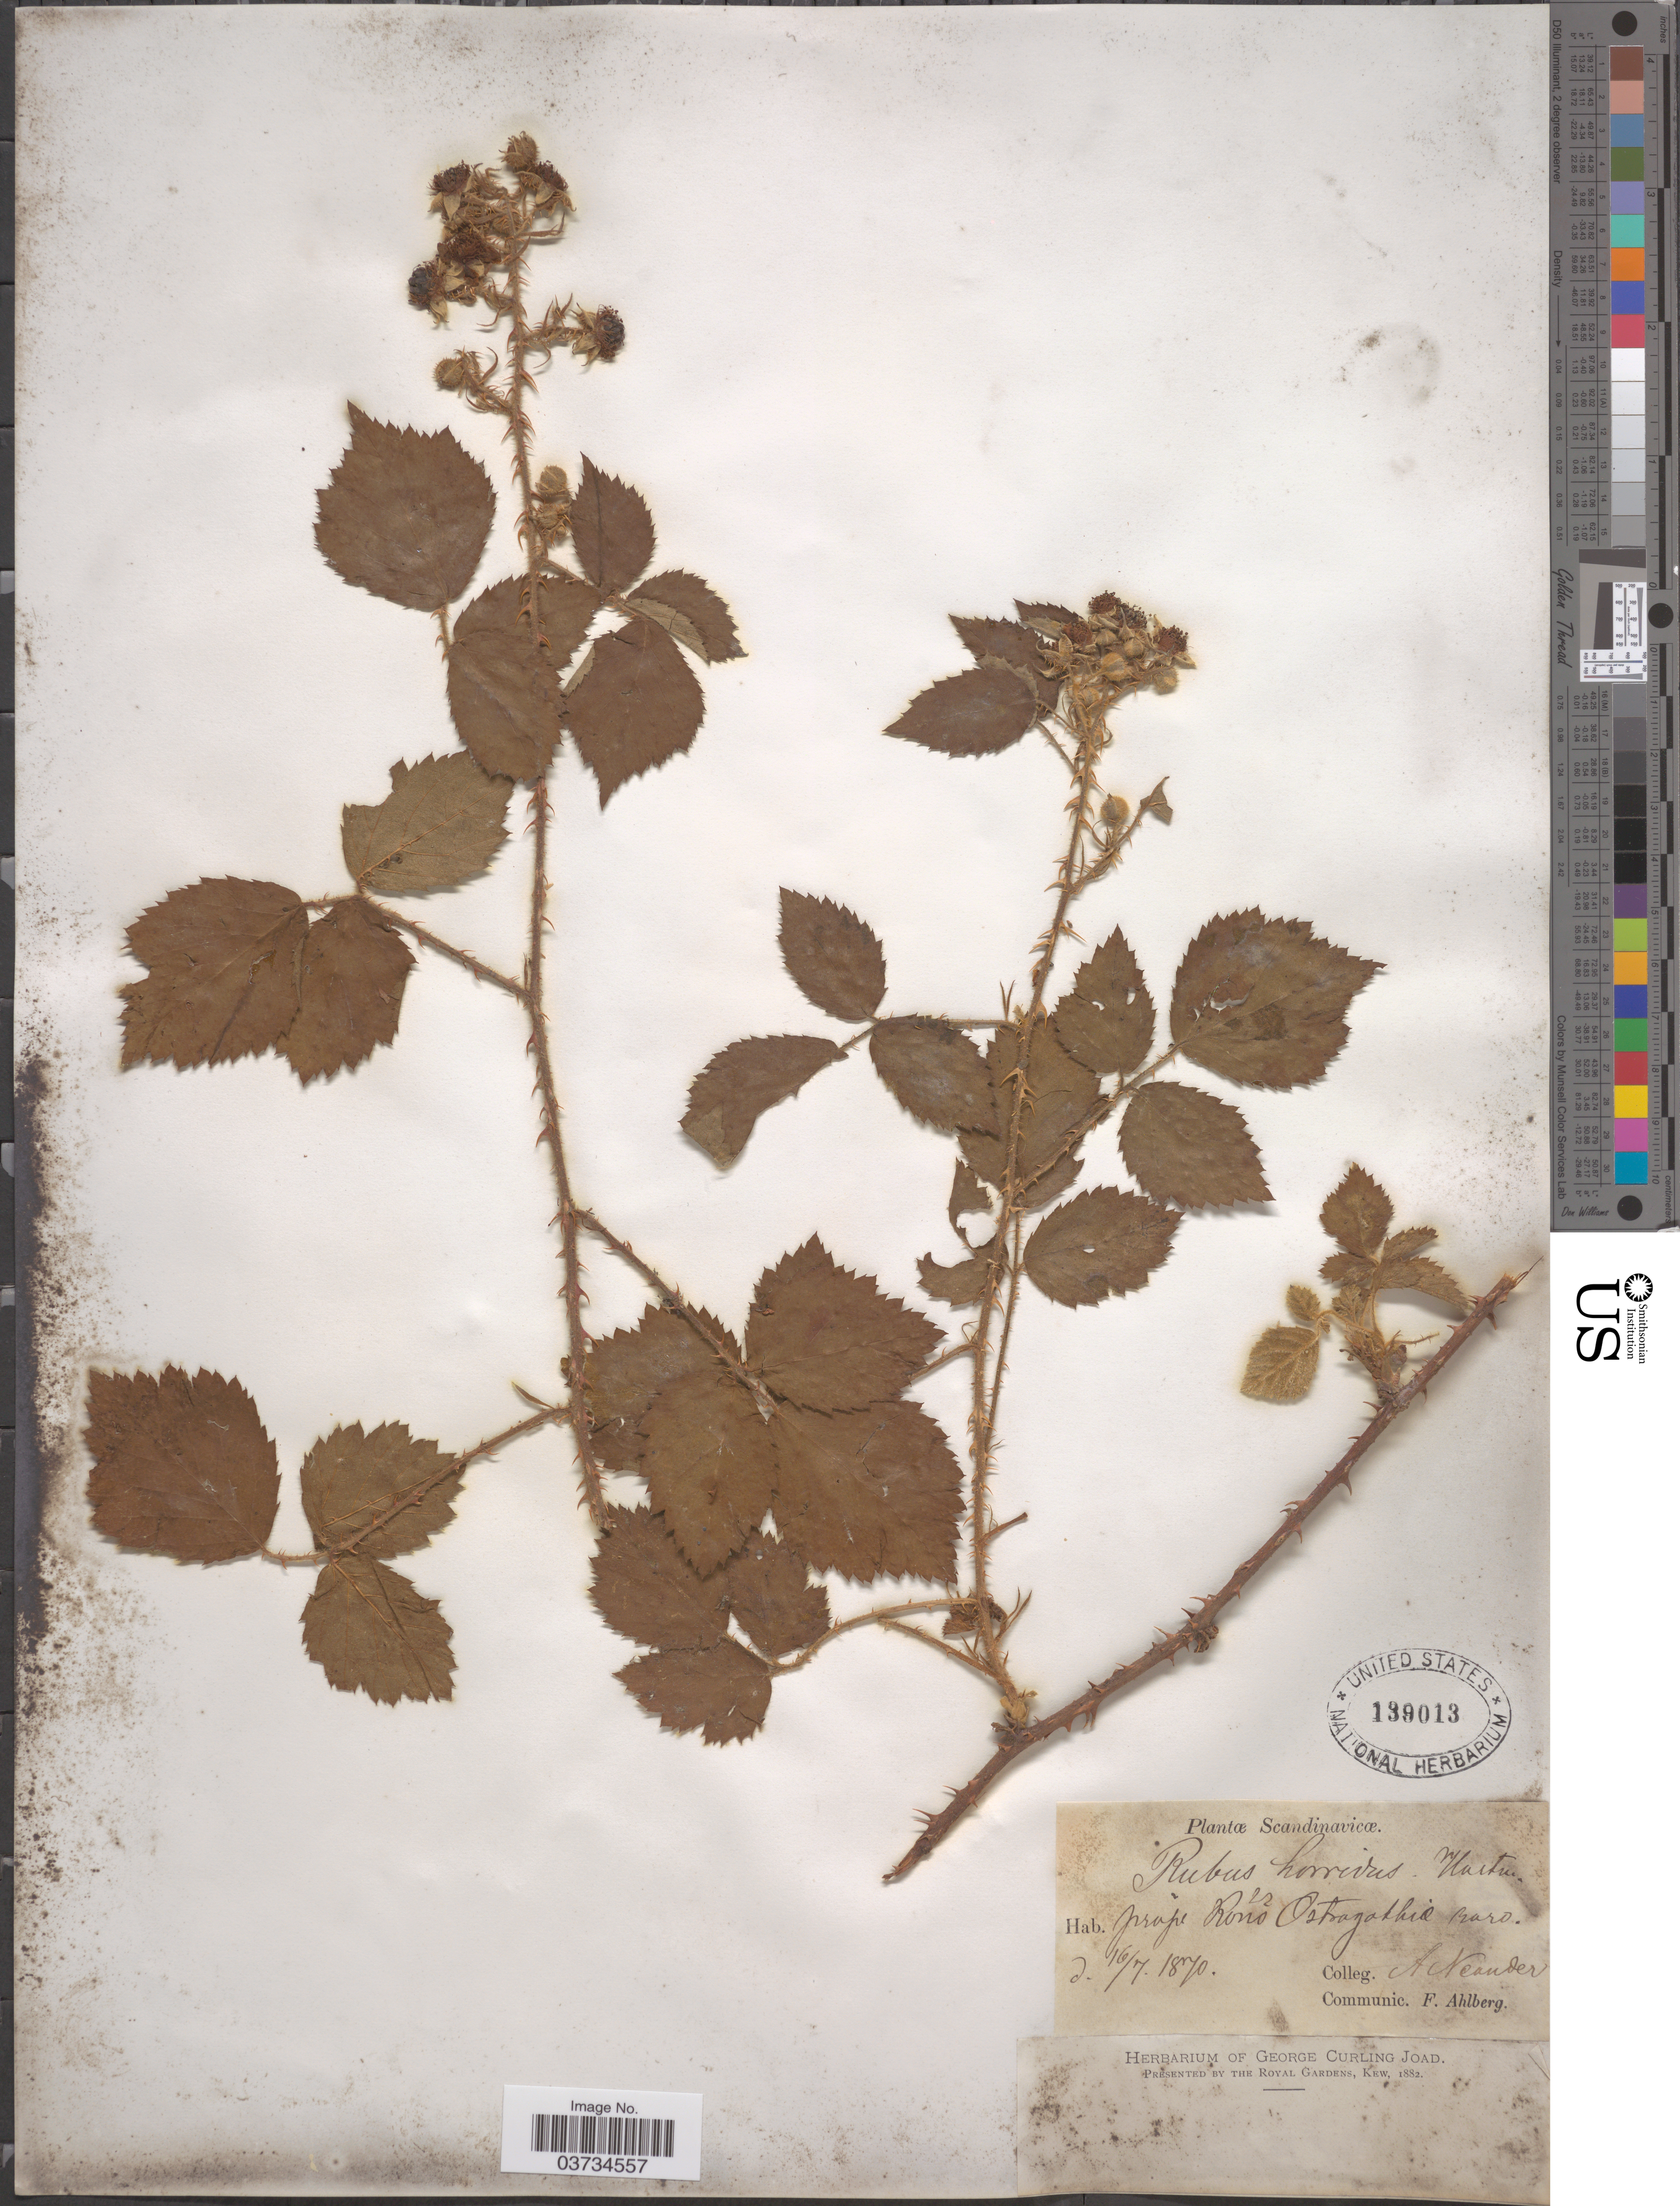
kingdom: Plantae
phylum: Tracheophyta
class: Magnoliopsida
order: Rosales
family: Rosaceae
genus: Rubus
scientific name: Rubus horridus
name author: Schultz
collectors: A. Neander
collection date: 1870-07-16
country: Sweden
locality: Scandinavicæ. Prope Roño Ostragothiæ.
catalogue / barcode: US 139013